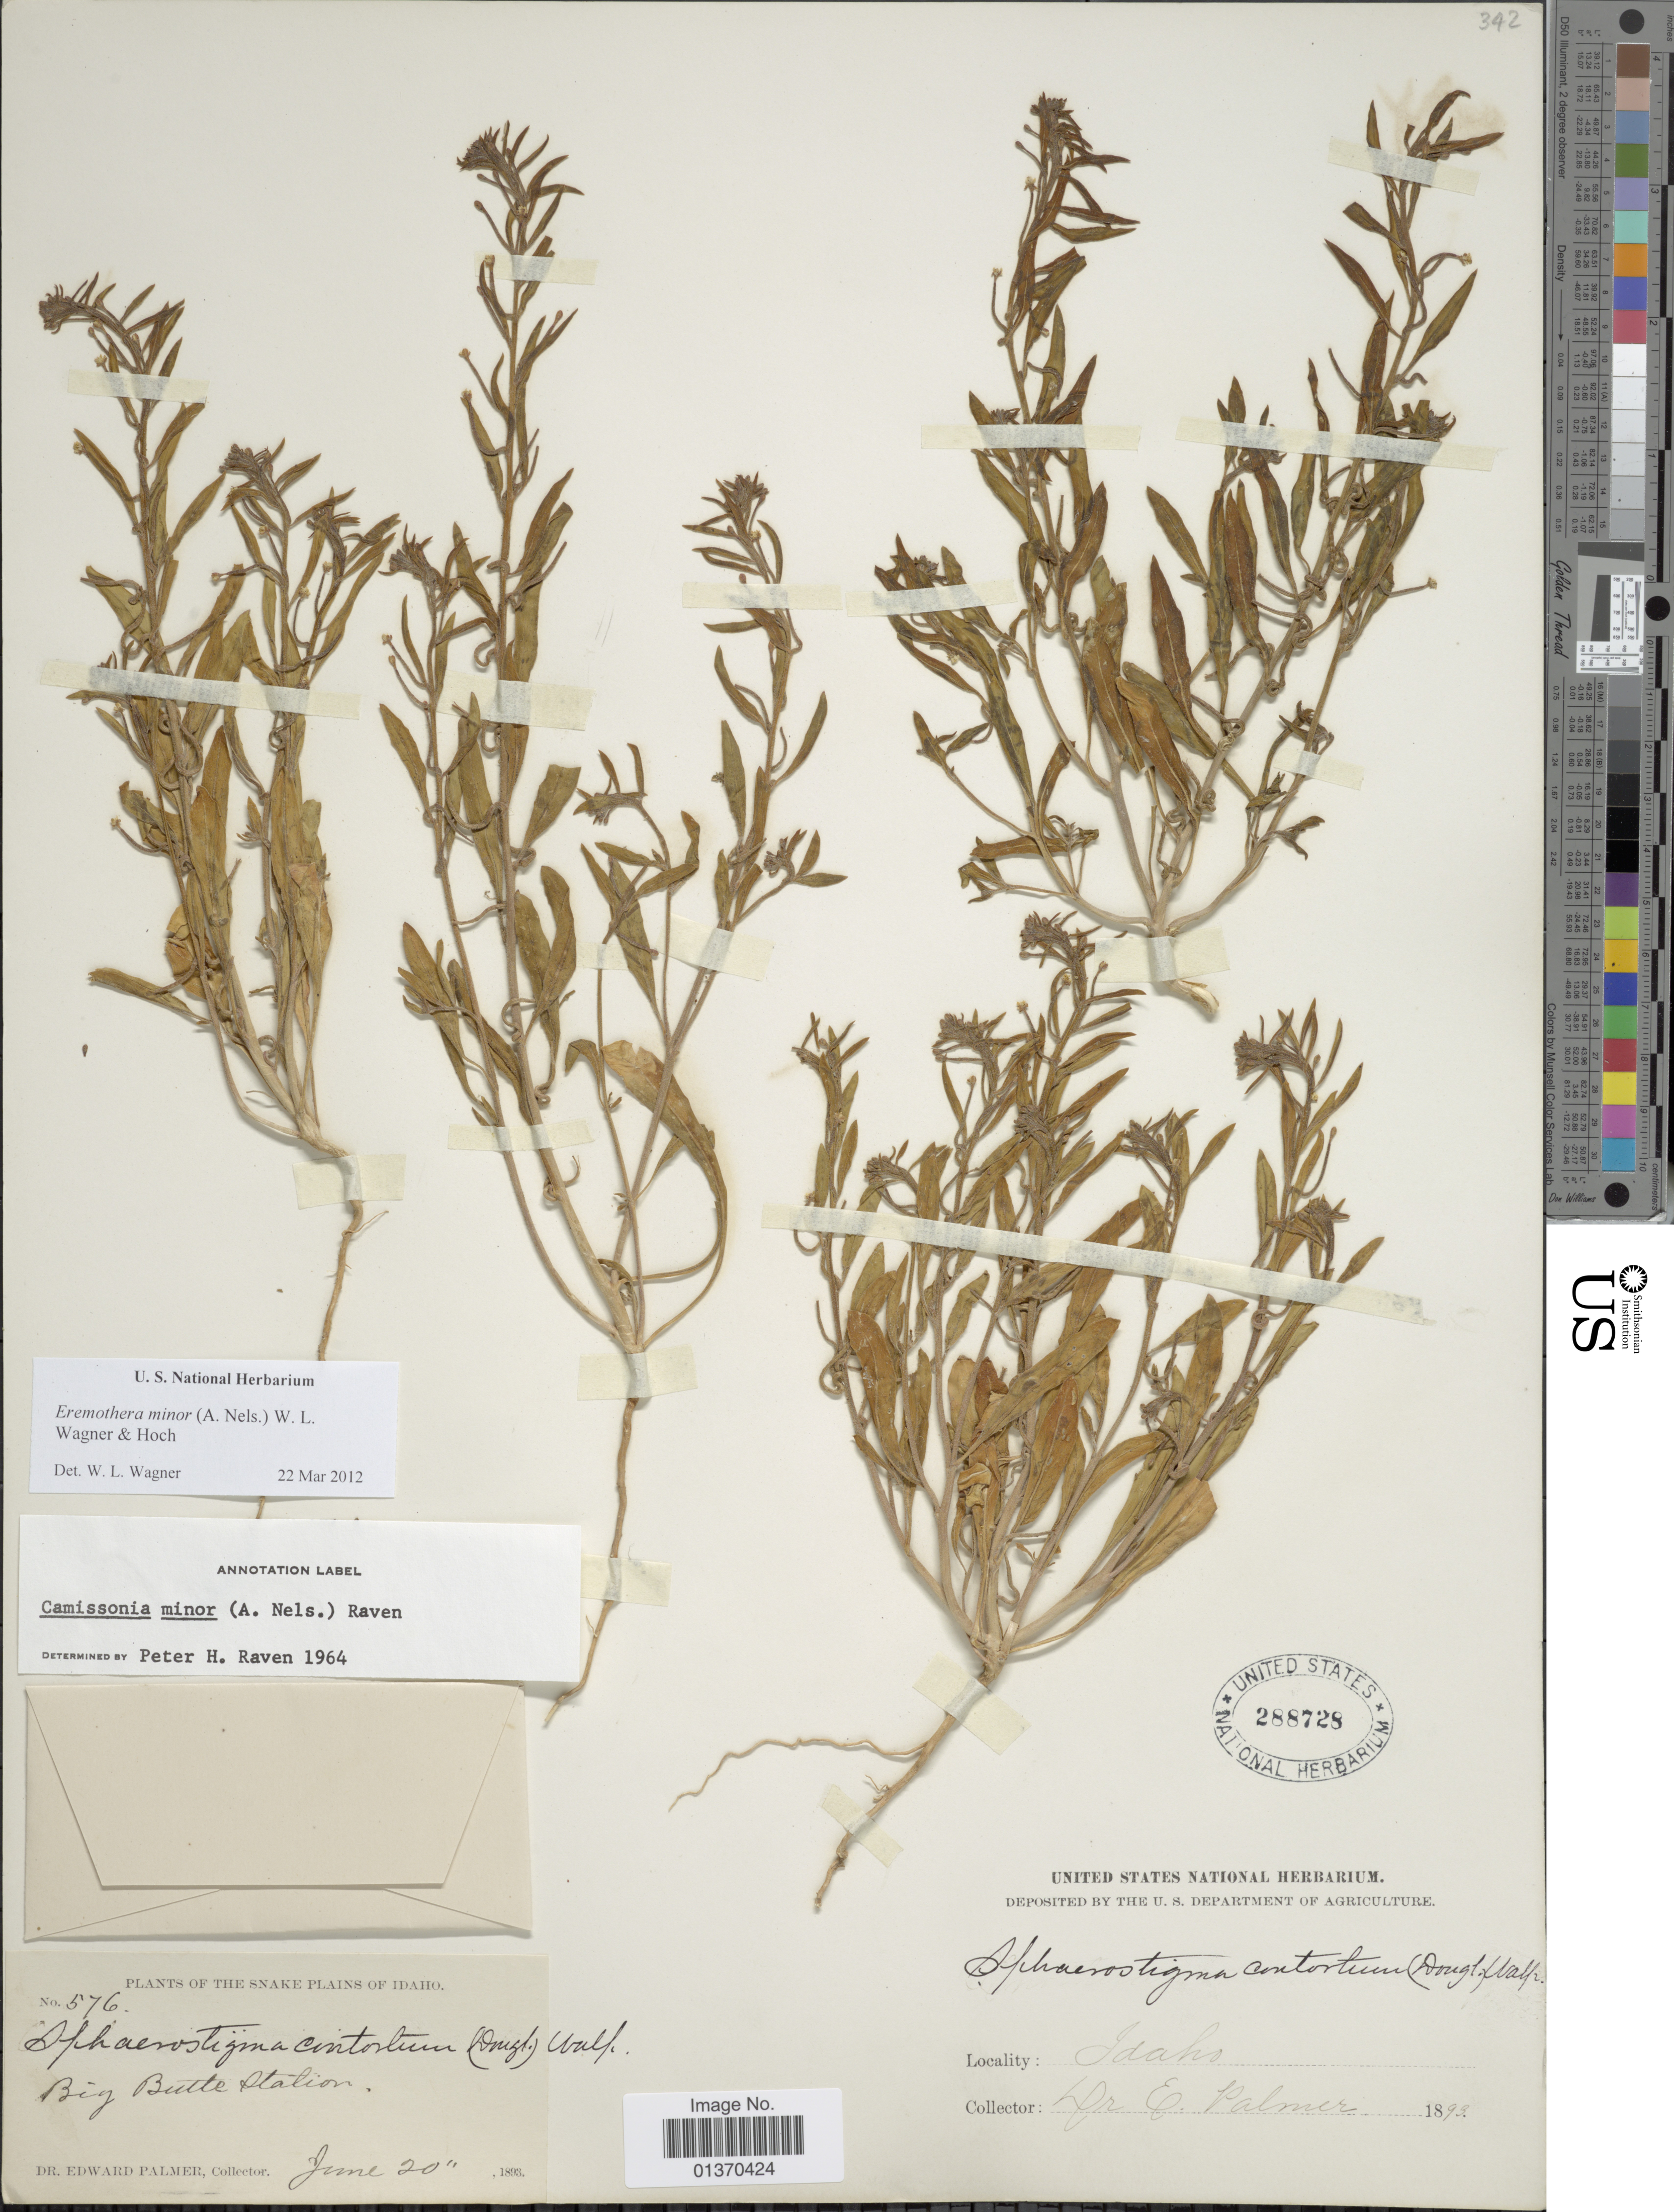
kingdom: Plantae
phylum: Tracheophyta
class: Magnoliopsida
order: Myrtales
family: Onagraceae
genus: Eremothera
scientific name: Eremothera minor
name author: (A. Nelson) W.L. Wagner & Hoch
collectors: E. Palmer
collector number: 576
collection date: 1893-06-20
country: United States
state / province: Idaho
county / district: Butte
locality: Big Butte Station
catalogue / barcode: US 288728